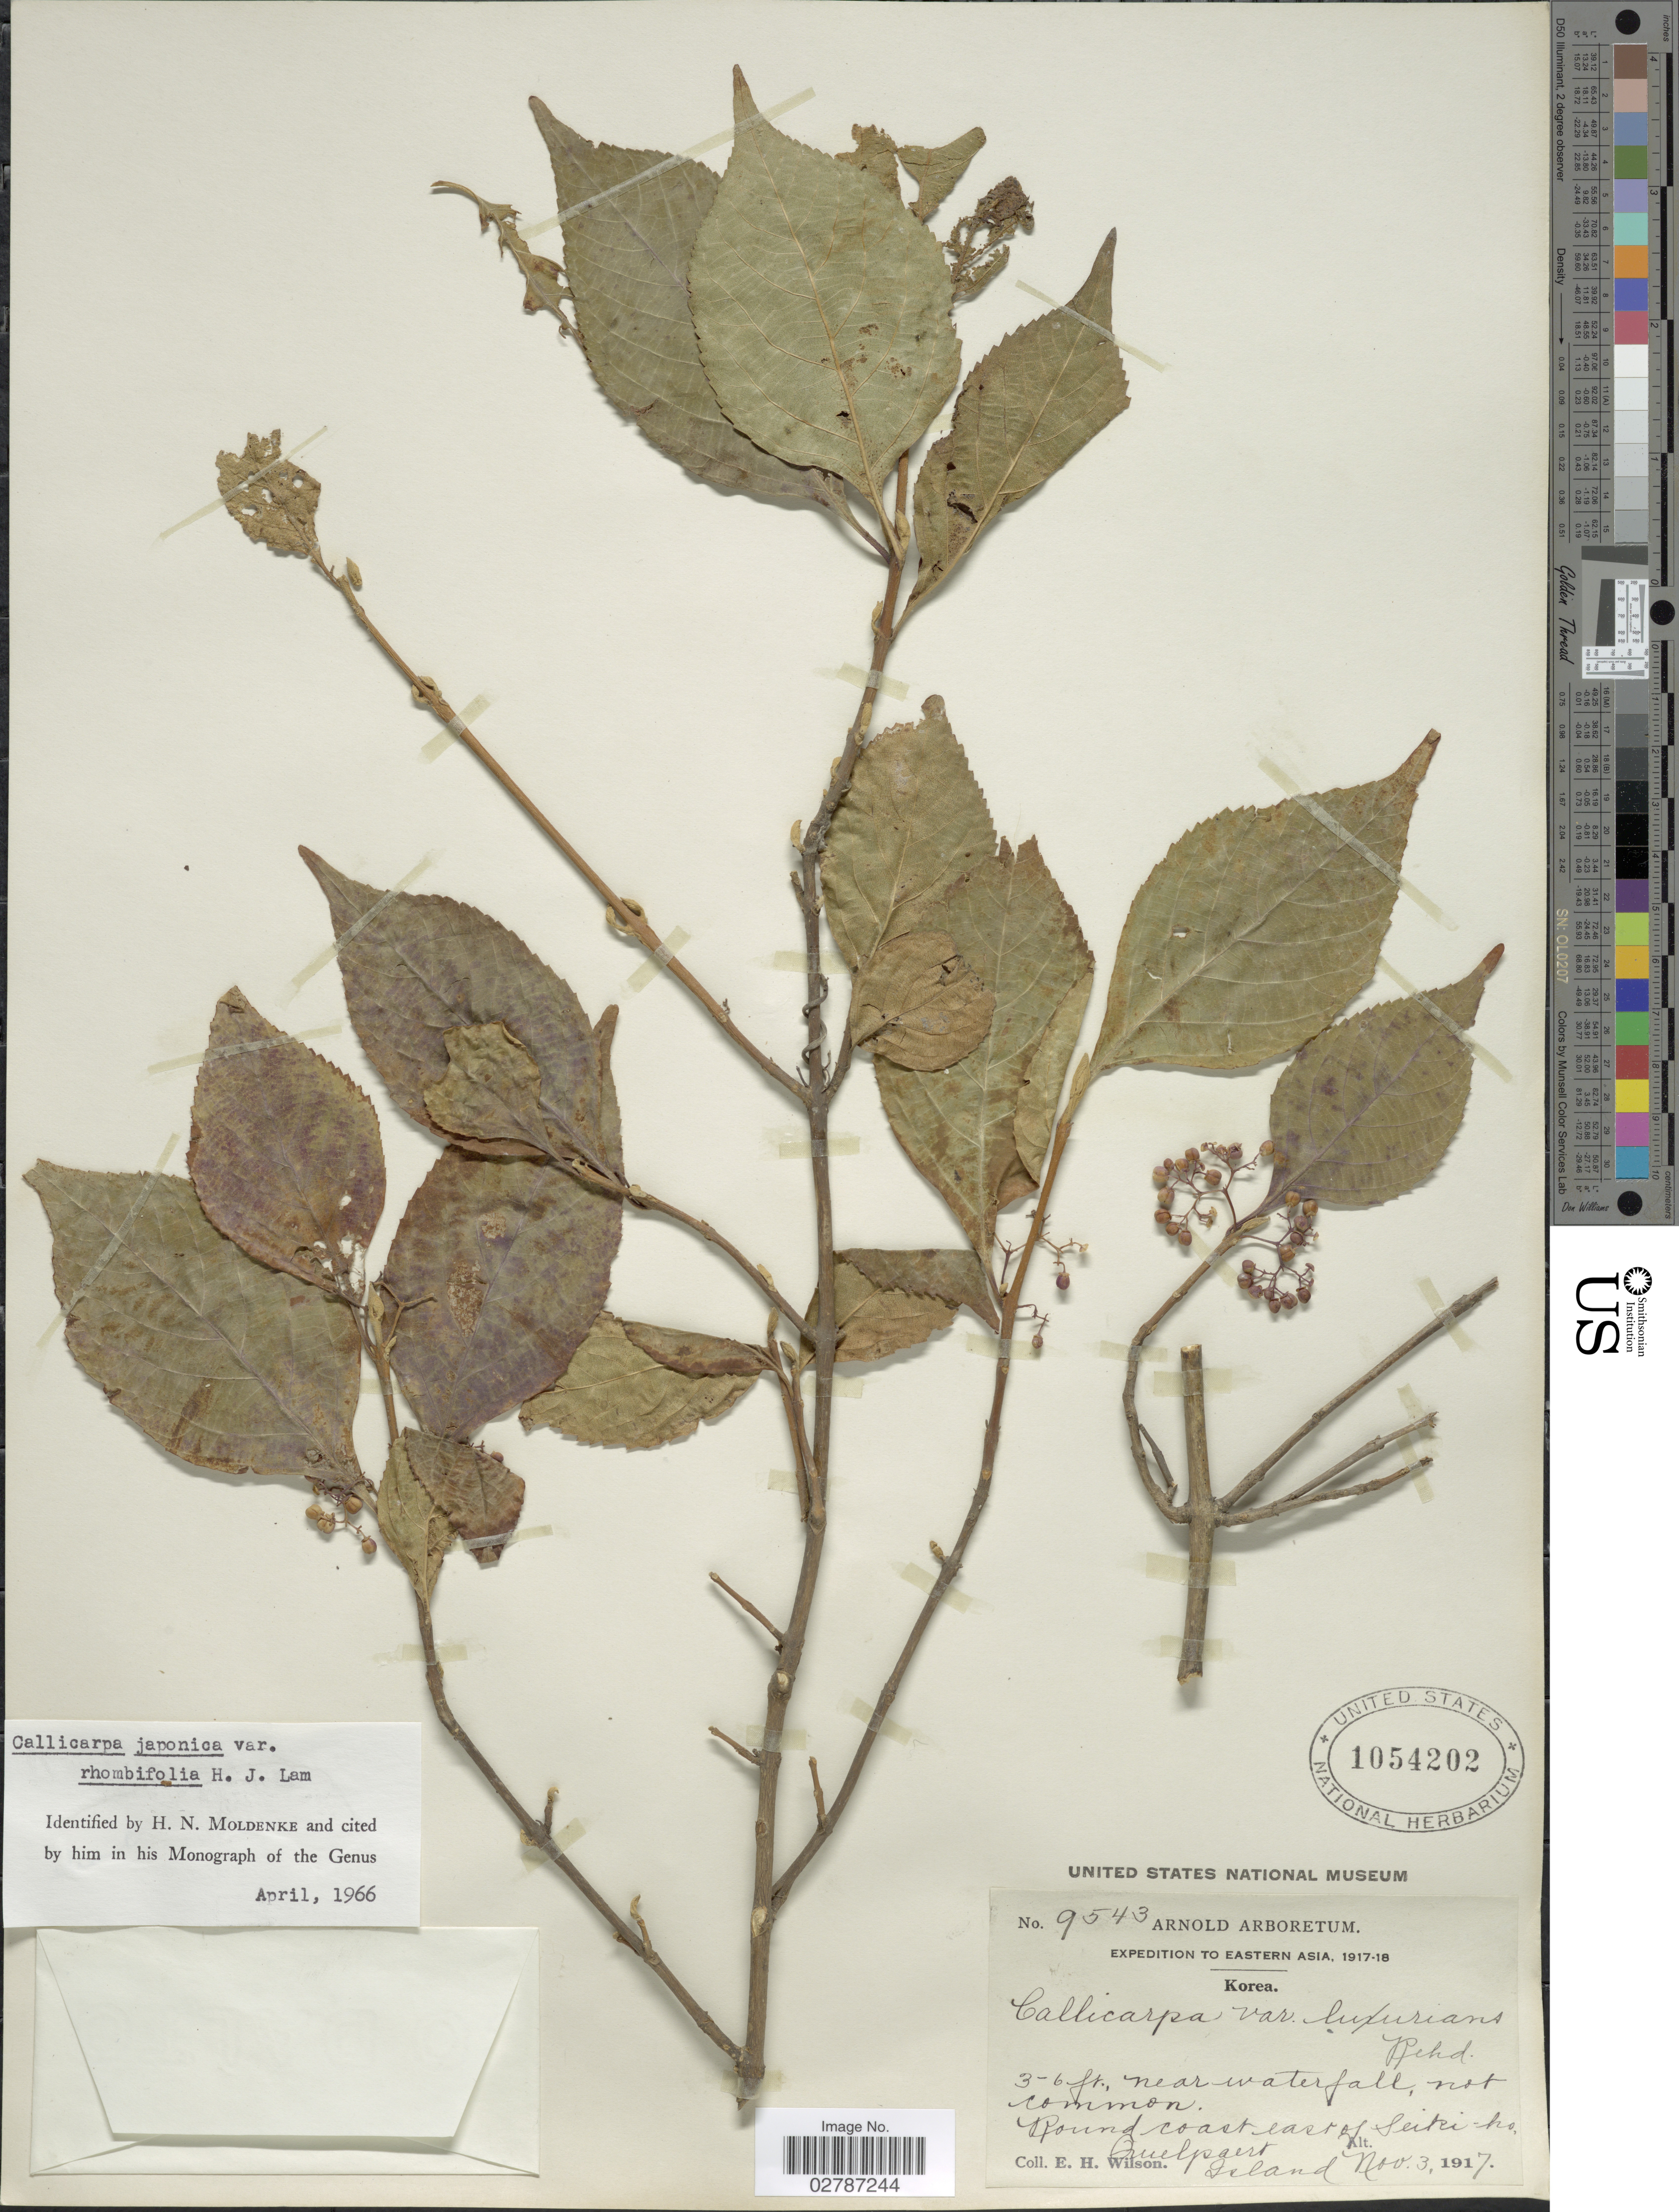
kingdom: Plantae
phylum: Tracheophyta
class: Magnoliopsida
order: Lamiales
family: Lamiaceae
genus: Callicarpa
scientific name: Callicarpa japonica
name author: Thunb.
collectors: E. Wilson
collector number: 9543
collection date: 1917-11-03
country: South Korea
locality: Eastern Asia. Round coast east of Seiki-ho, Quelpaert Island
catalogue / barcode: US 1054202